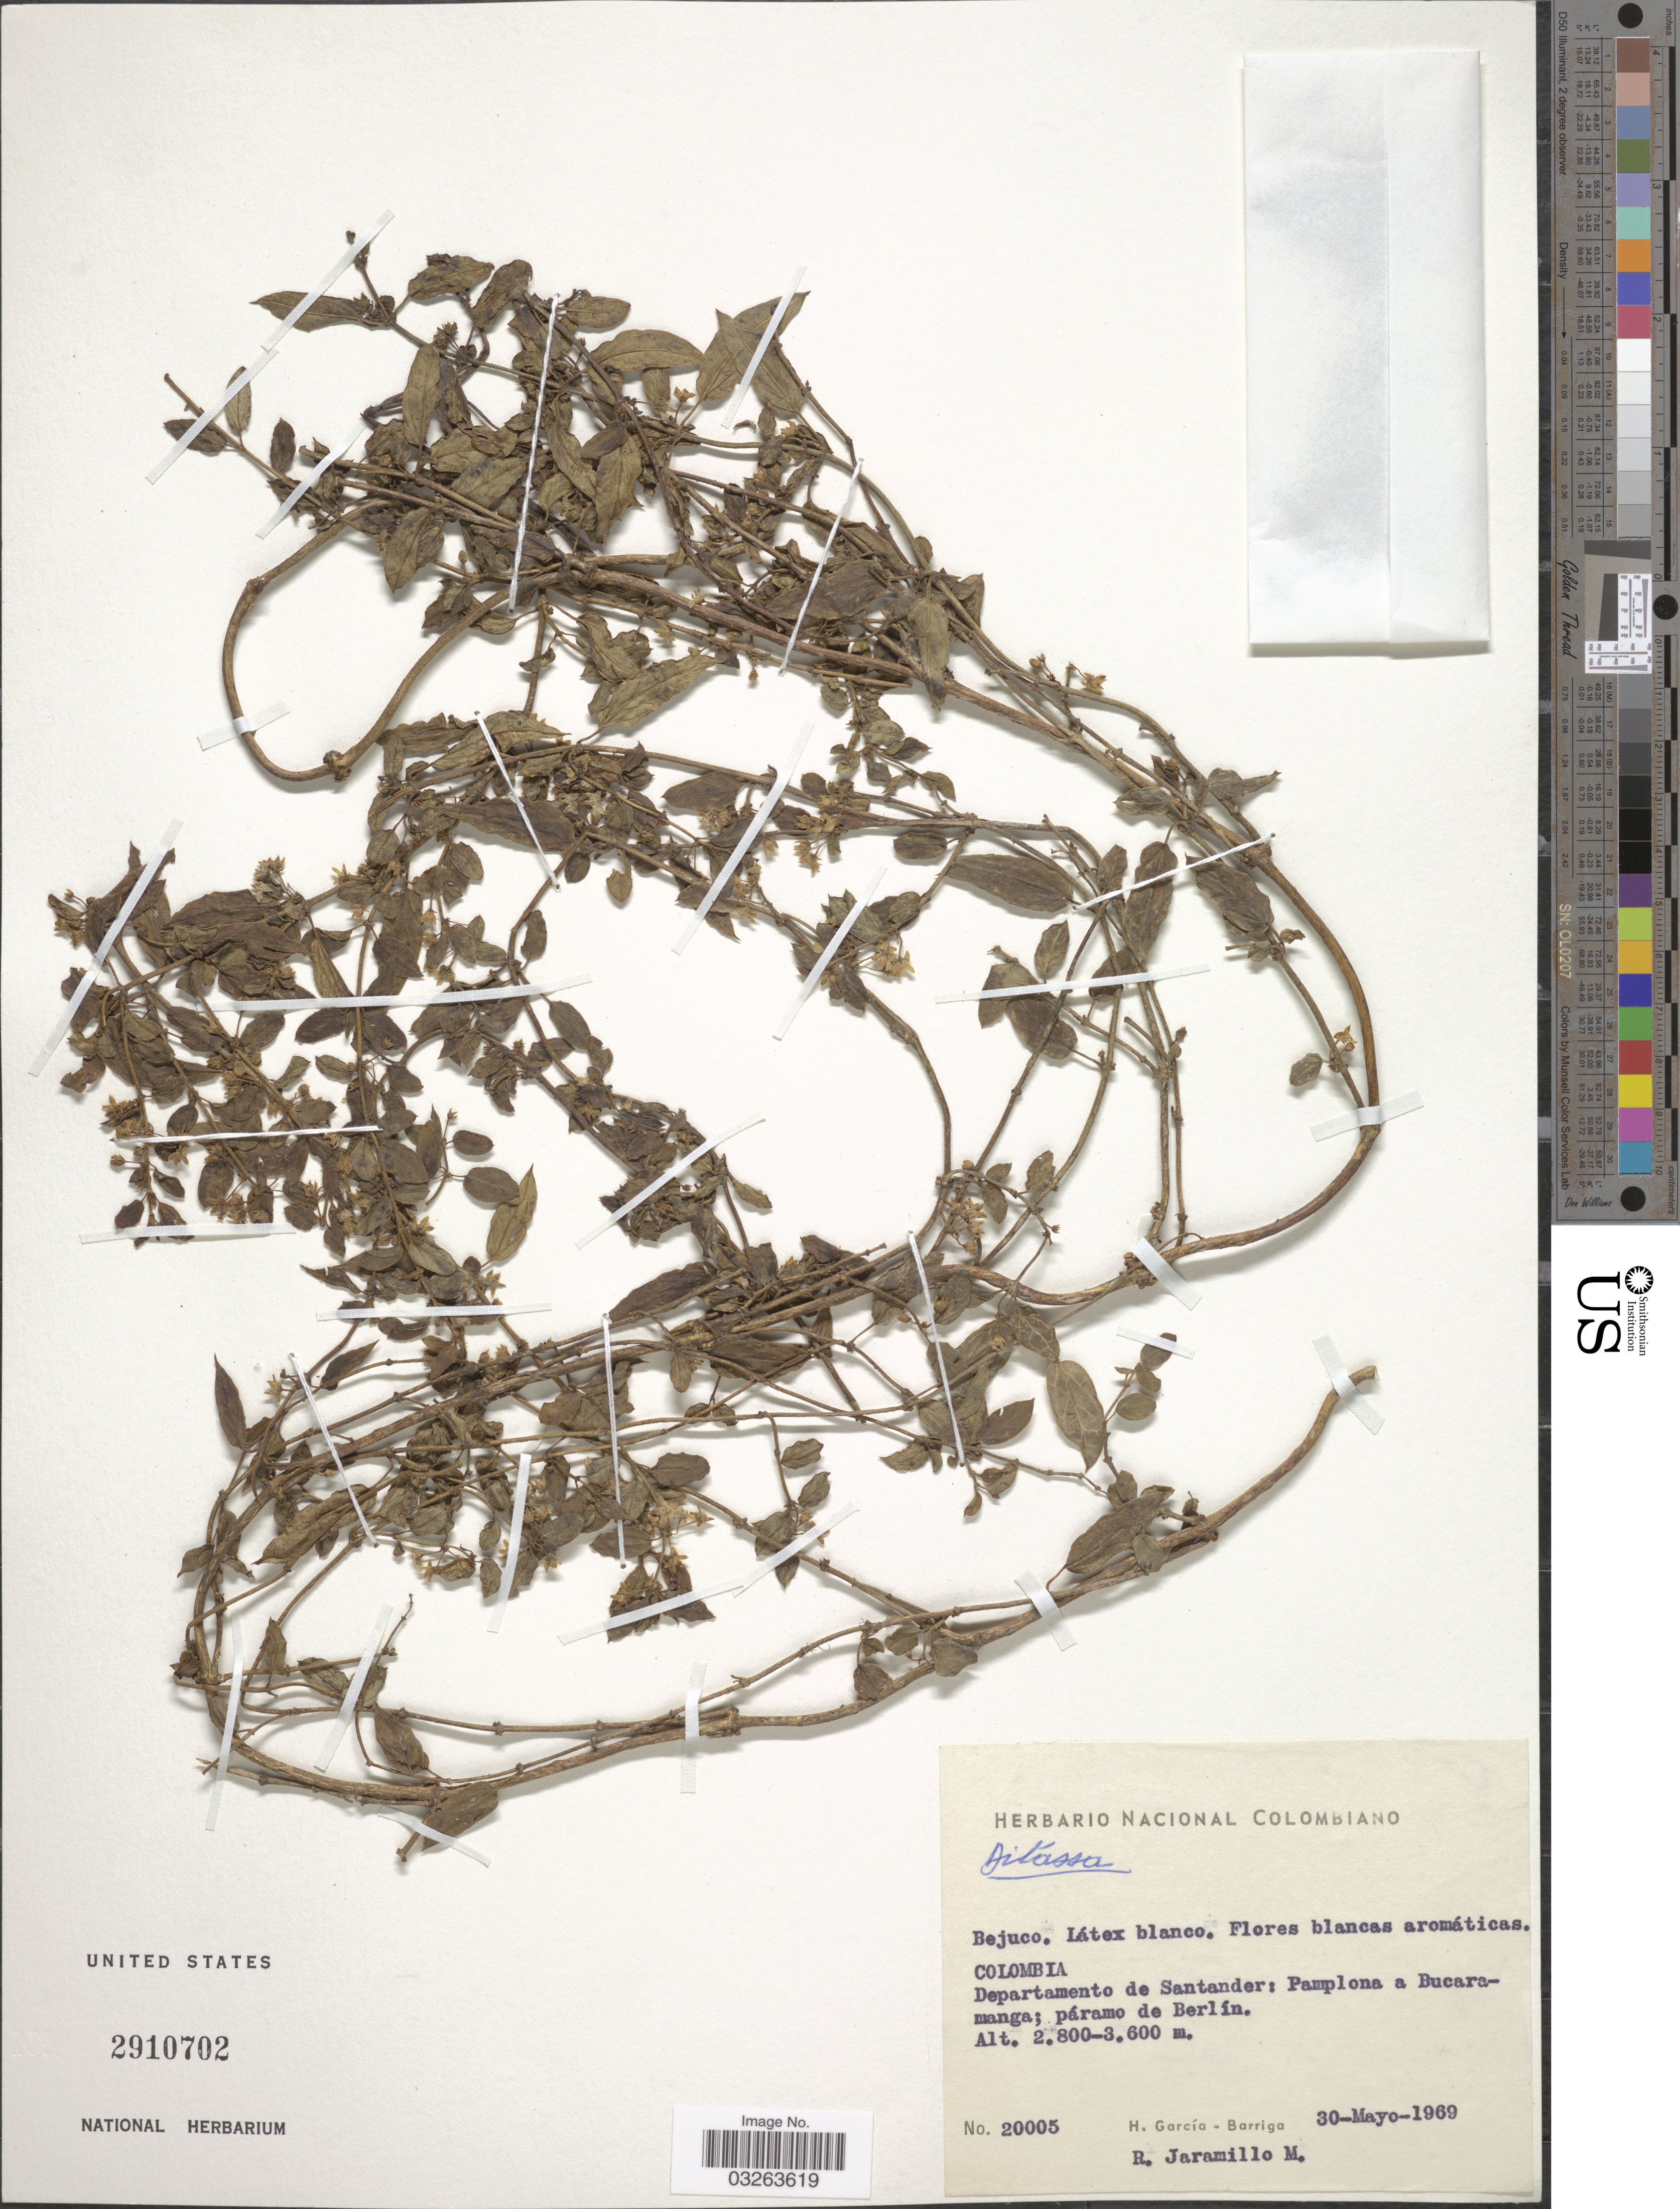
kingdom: Plantae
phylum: Tracheophyta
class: Magnoliopsida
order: Gentianales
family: Apocynaceae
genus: Ditassa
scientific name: Ditassa sp.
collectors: H. García Barriga & R. Jaramillo M.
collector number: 20005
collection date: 1969-05-30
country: Colombia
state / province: Santander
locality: Departamento de Santander: Pamplona a Bucaramanga; páramo de Berlín.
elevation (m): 2800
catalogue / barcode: US 2910702